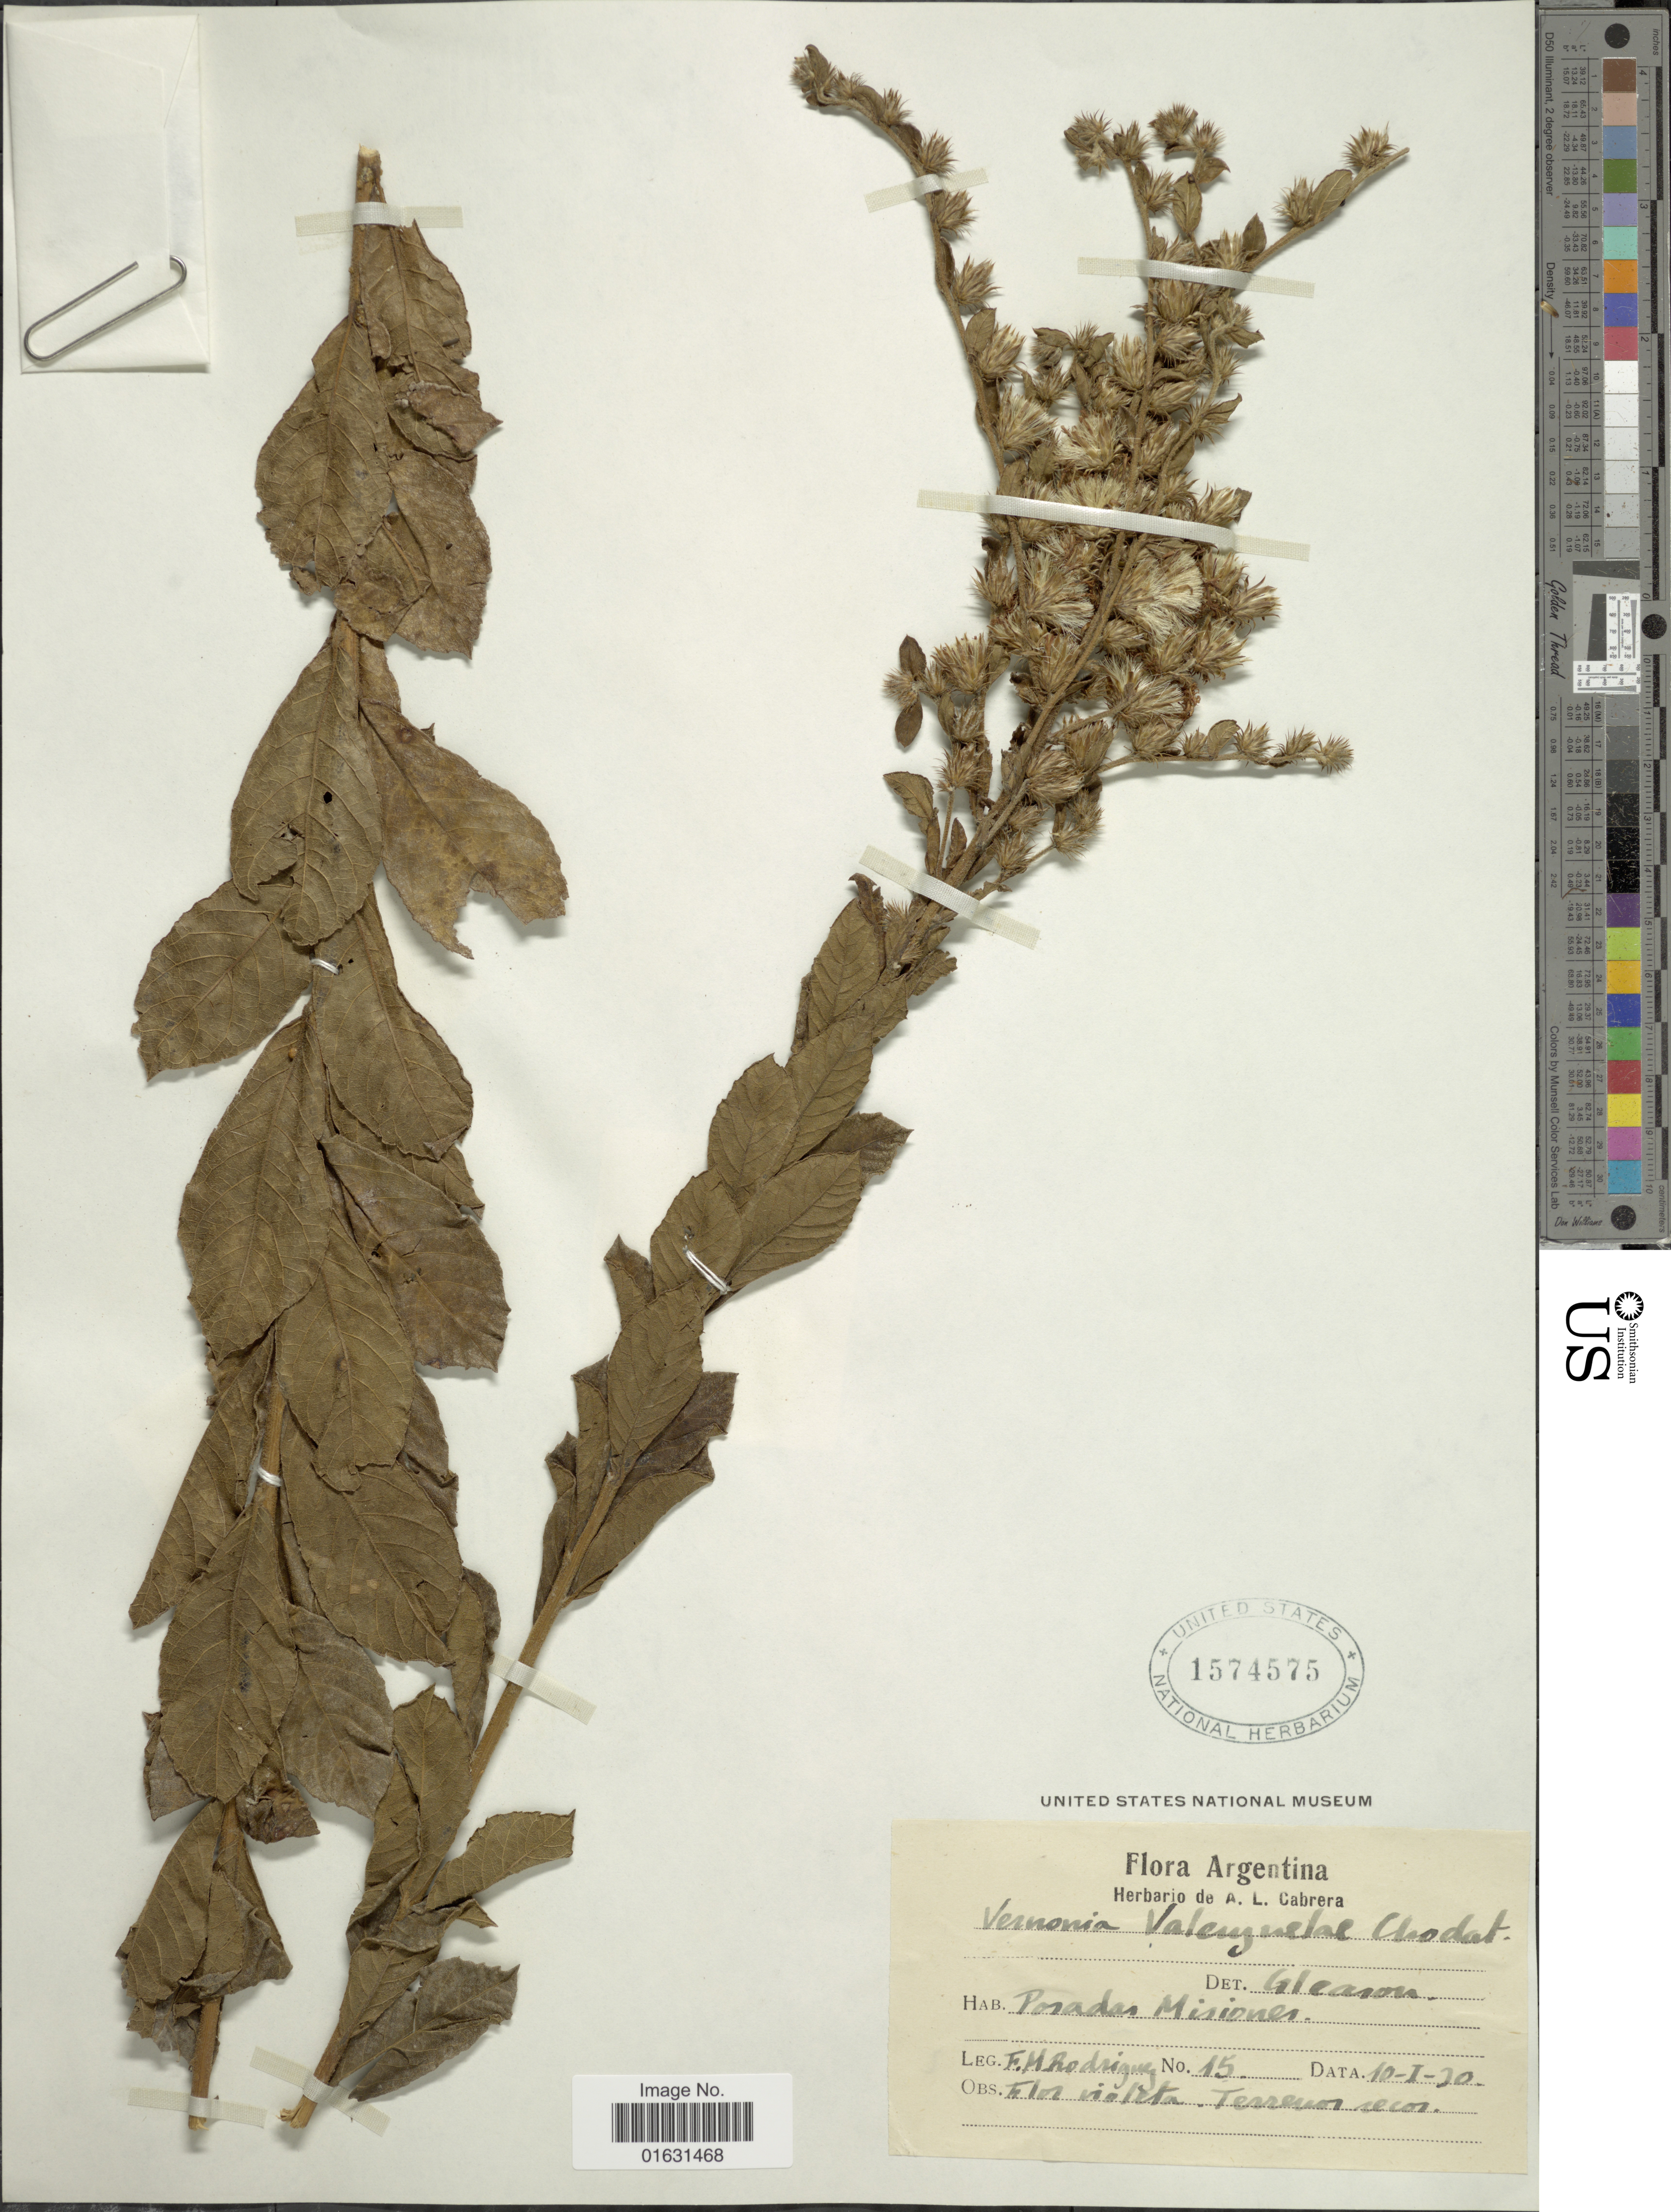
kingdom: Plantae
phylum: Tracheophyta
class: Magnoliopsida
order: Asterales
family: Asteraceae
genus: Lessingianthus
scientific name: Lessingianthus niederleinii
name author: (Hieron.) H. Rob.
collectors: F. M. Rodriguez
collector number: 15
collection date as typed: Transcribed d/m/y: 10/1/20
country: Argentina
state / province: Misiones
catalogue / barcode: US 1574575